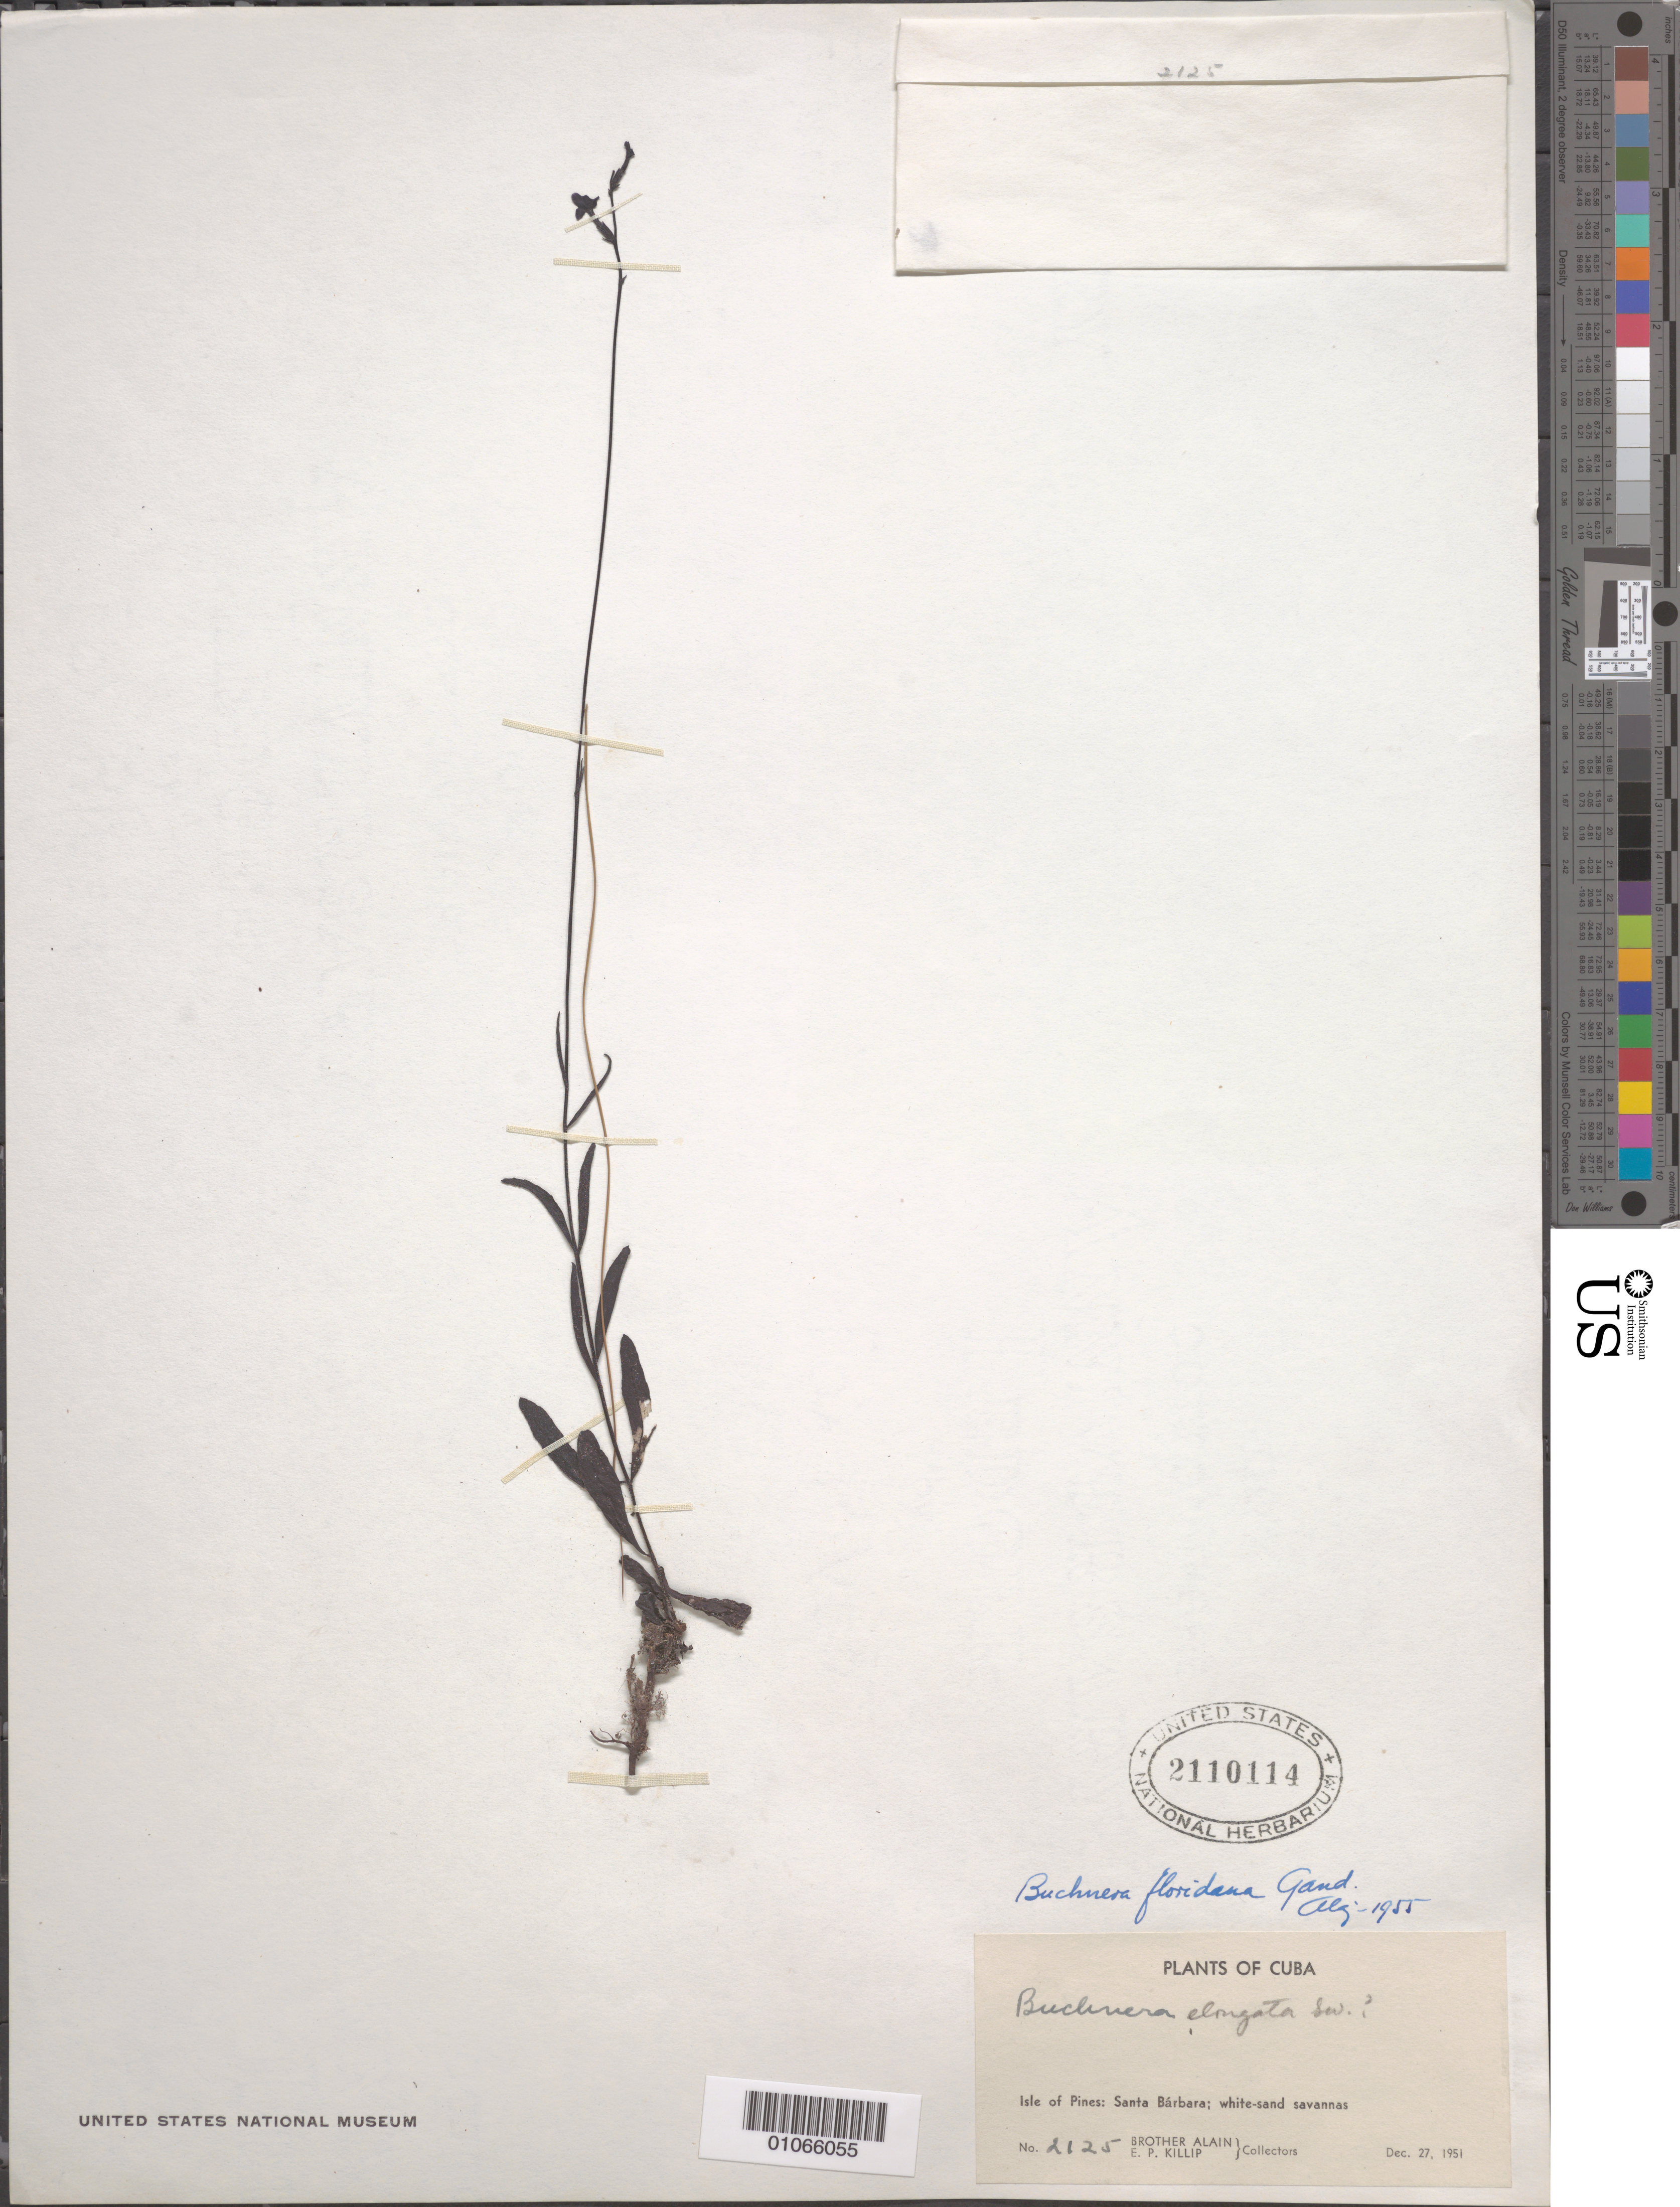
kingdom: Plantae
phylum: Tracheophyta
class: Magnoliopsida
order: Lamiales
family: Orobanchaceae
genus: Buchnera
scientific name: Buchnera floridana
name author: Gand.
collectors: A. H. Liogier & E. P. Killip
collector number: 2125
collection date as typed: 27 Dec 1951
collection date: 1951-12-27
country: Cuba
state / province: Isla de La Juventud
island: Isla de la Juventud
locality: Isle of Pines, Santa Barbara, white sand savannahs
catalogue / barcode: US 2110114